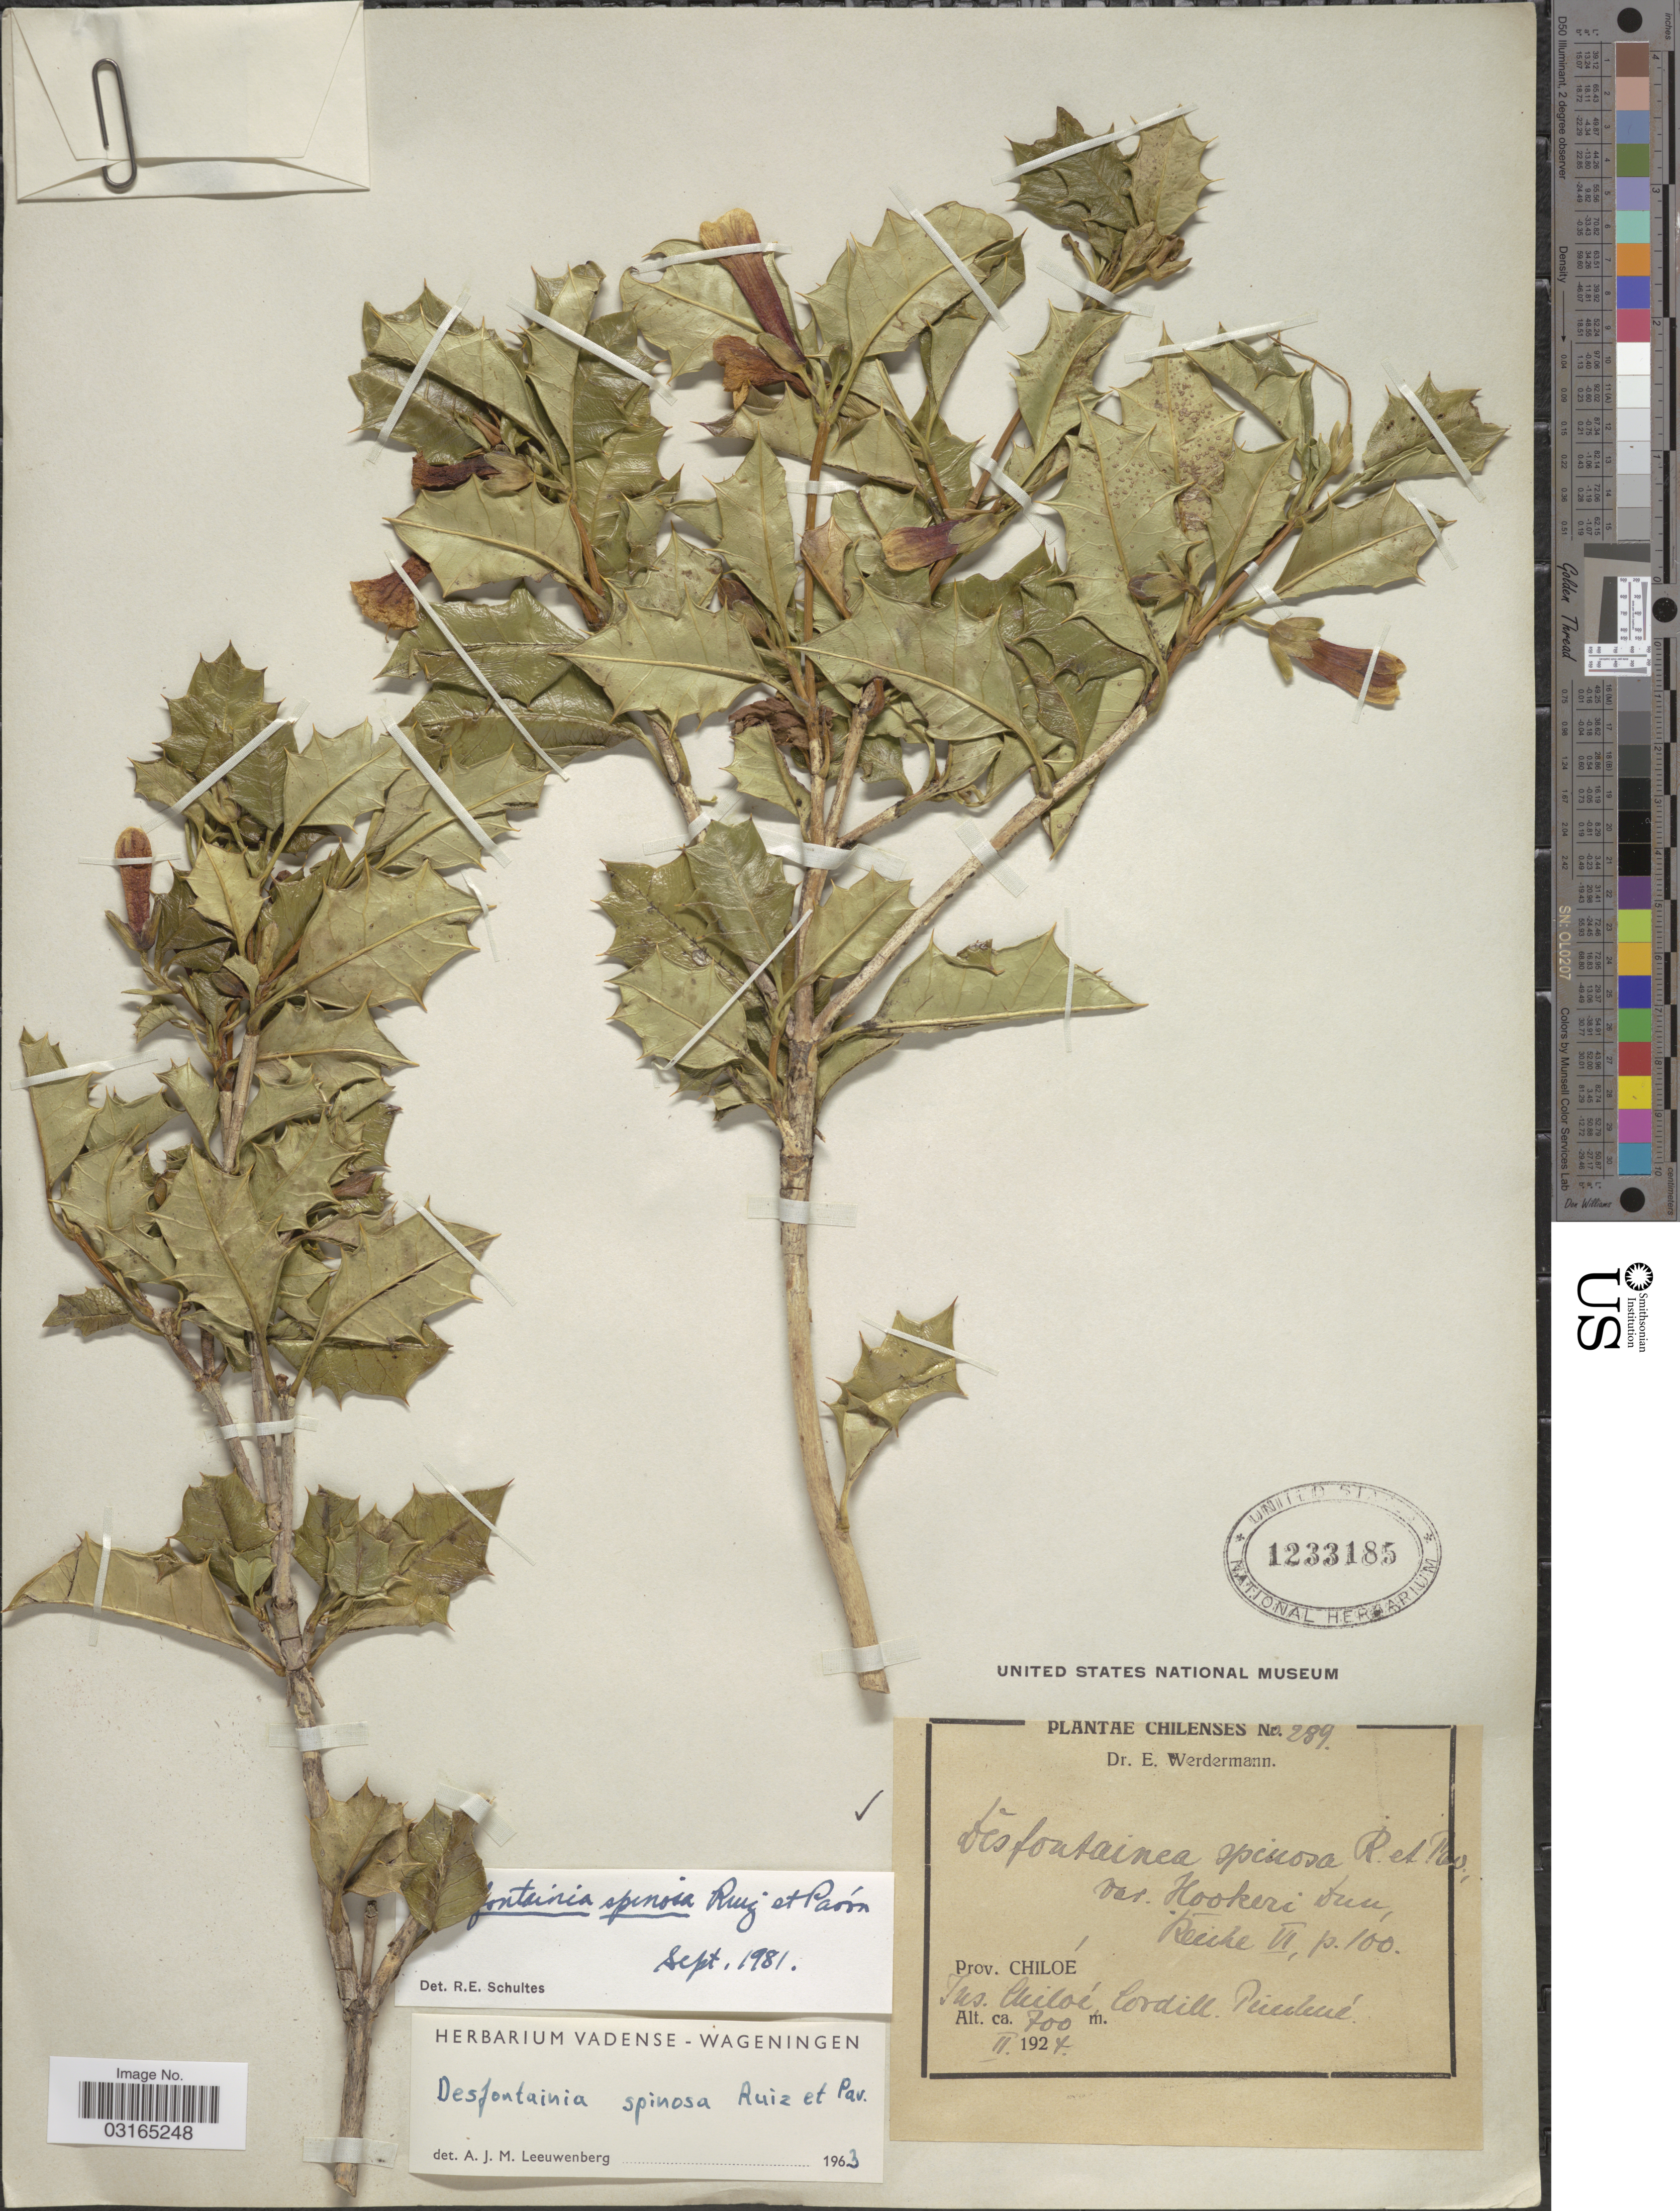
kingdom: Plantae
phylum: Tracheophyta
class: Magnoliopsida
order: Bruniales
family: Columelliaceae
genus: Desfontainia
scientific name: Desfontainia spinosa var. spinosa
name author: Ruiz & Pav.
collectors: E. Werdermann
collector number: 289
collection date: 1924-02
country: Chile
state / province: Arica y Parinacota (XV)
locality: Prov. Chiloé. Ins. Chiloé. Cordill. Pinihue.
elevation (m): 700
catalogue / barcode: US 1233185